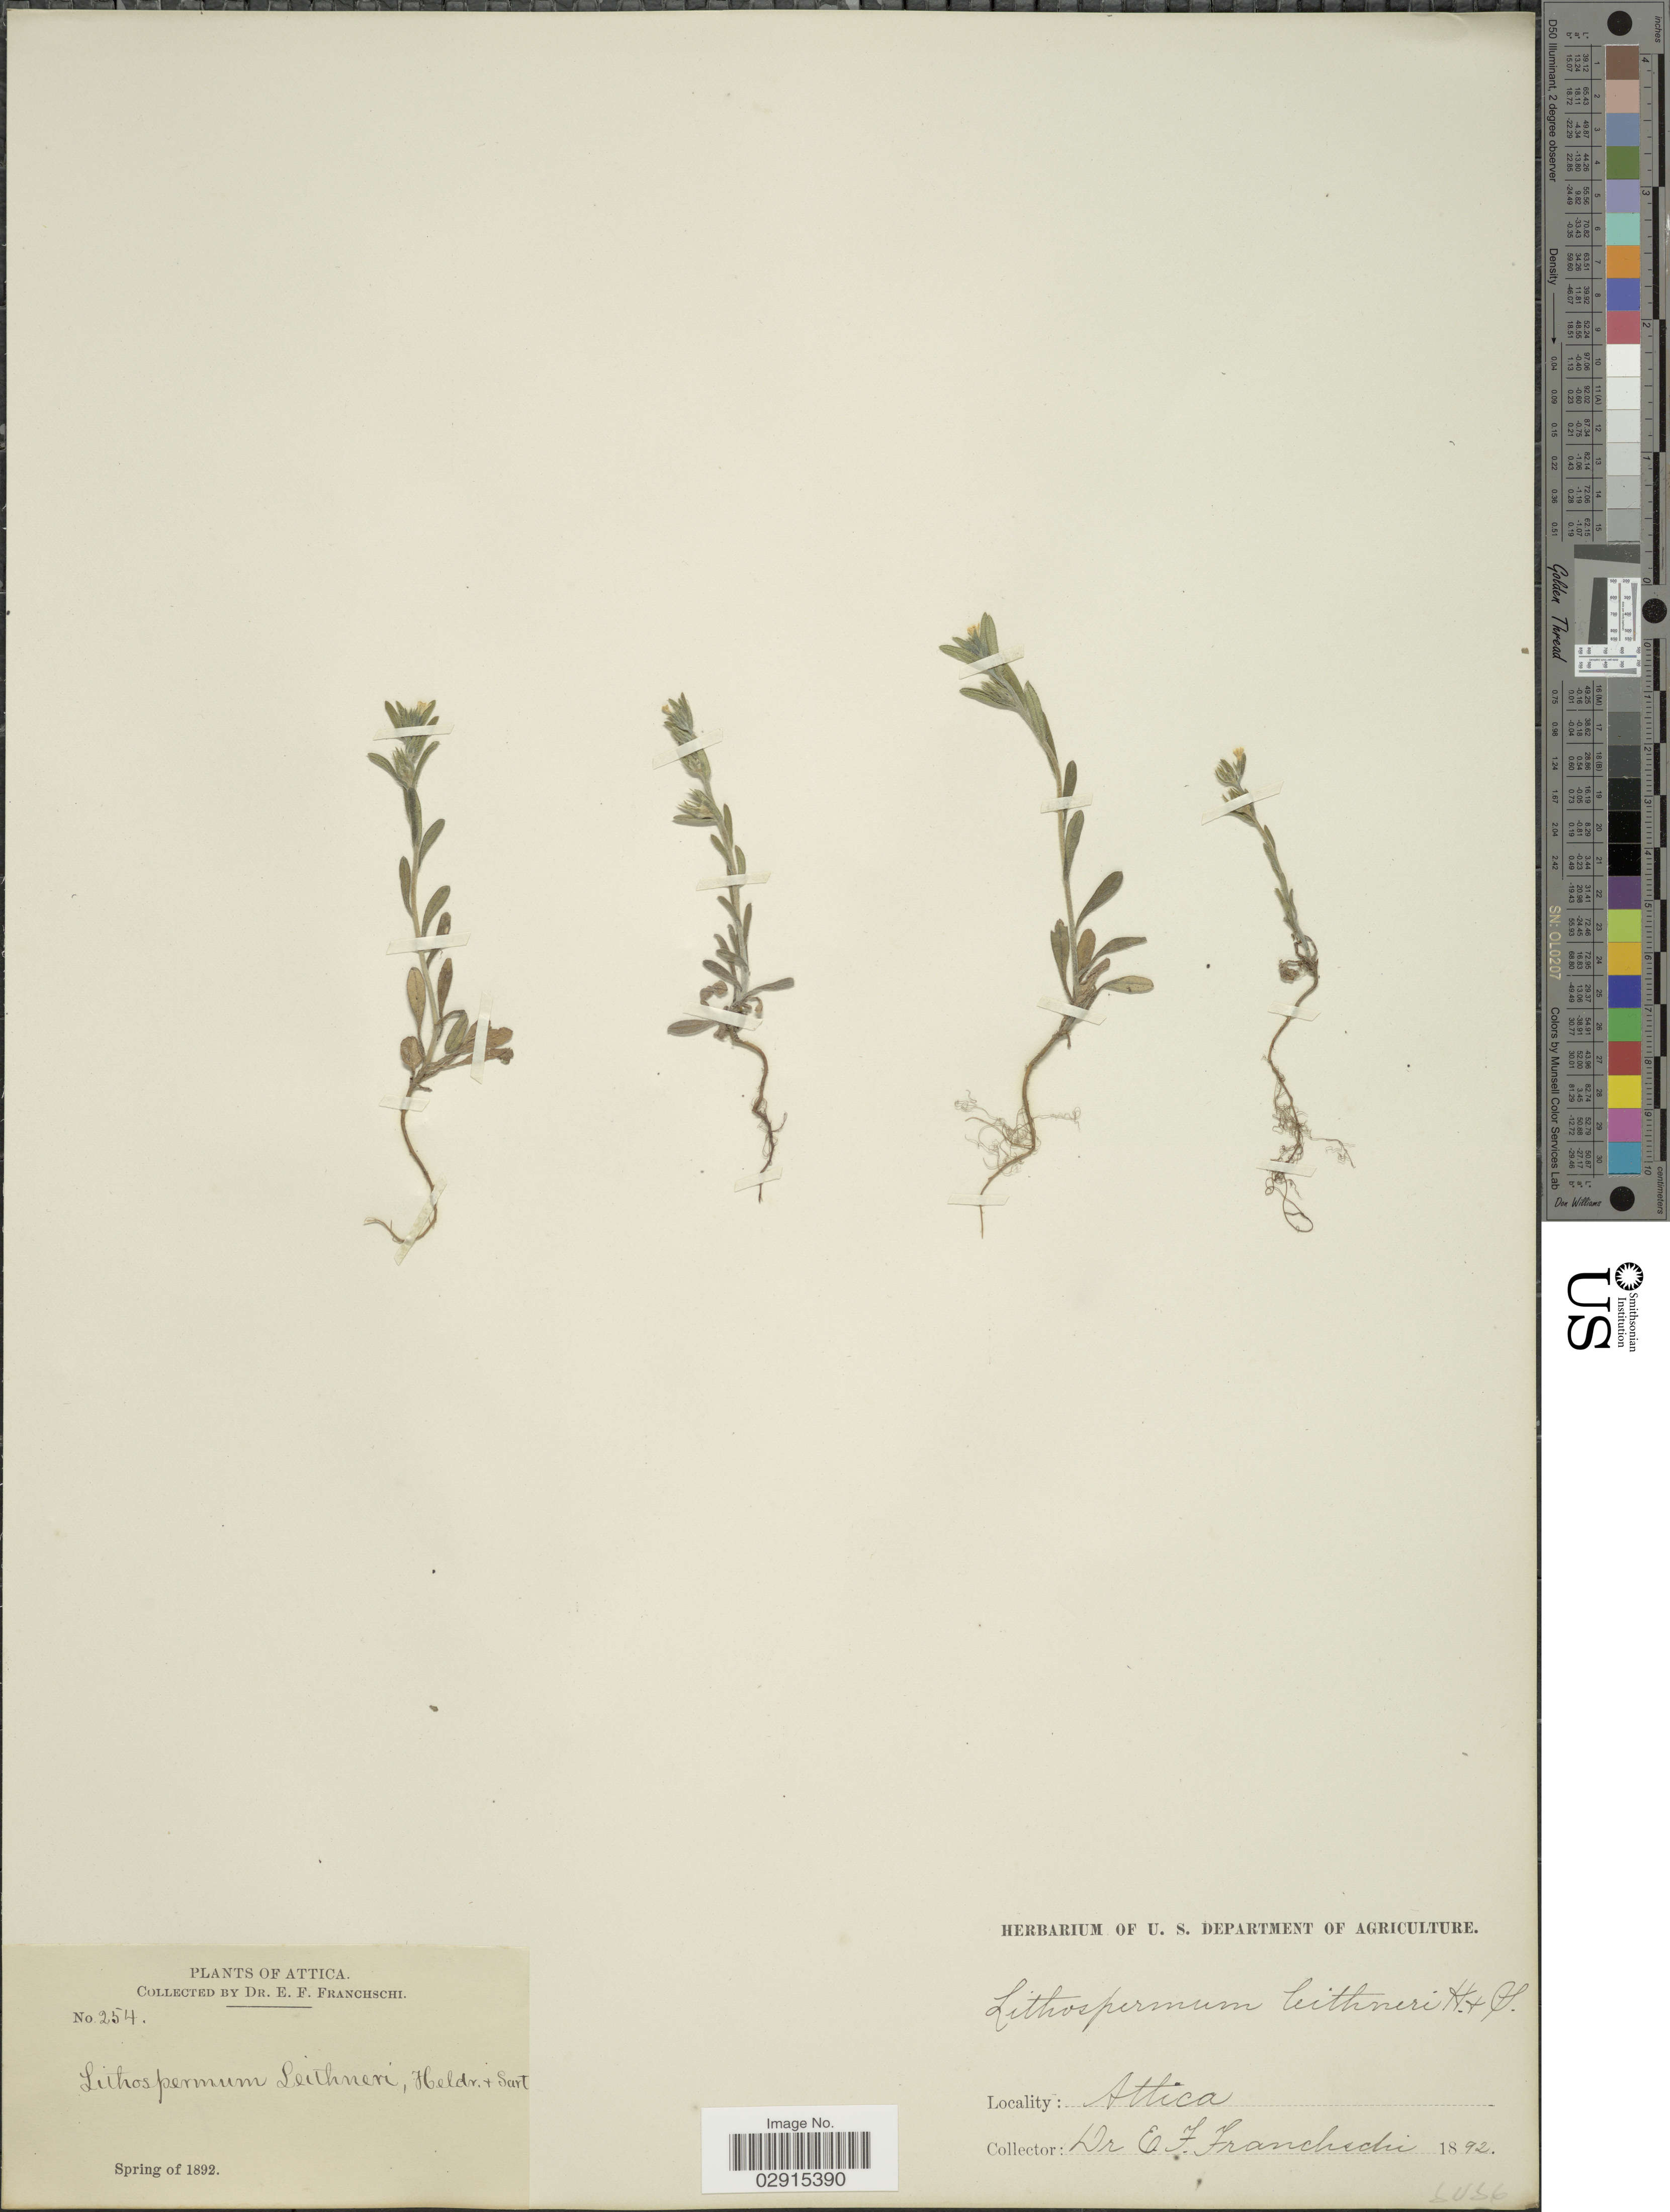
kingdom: Plantae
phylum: Tracheophyta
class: Magnoliopsida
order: Boraginales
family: Boraginaceae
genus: Lithospermum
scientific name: Lithospermum leithneri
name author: Heldr. ex Boiss.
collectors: E. Franchschi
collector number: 254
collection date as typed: Spring of 1892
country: Greece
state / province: Attica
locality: Attica.